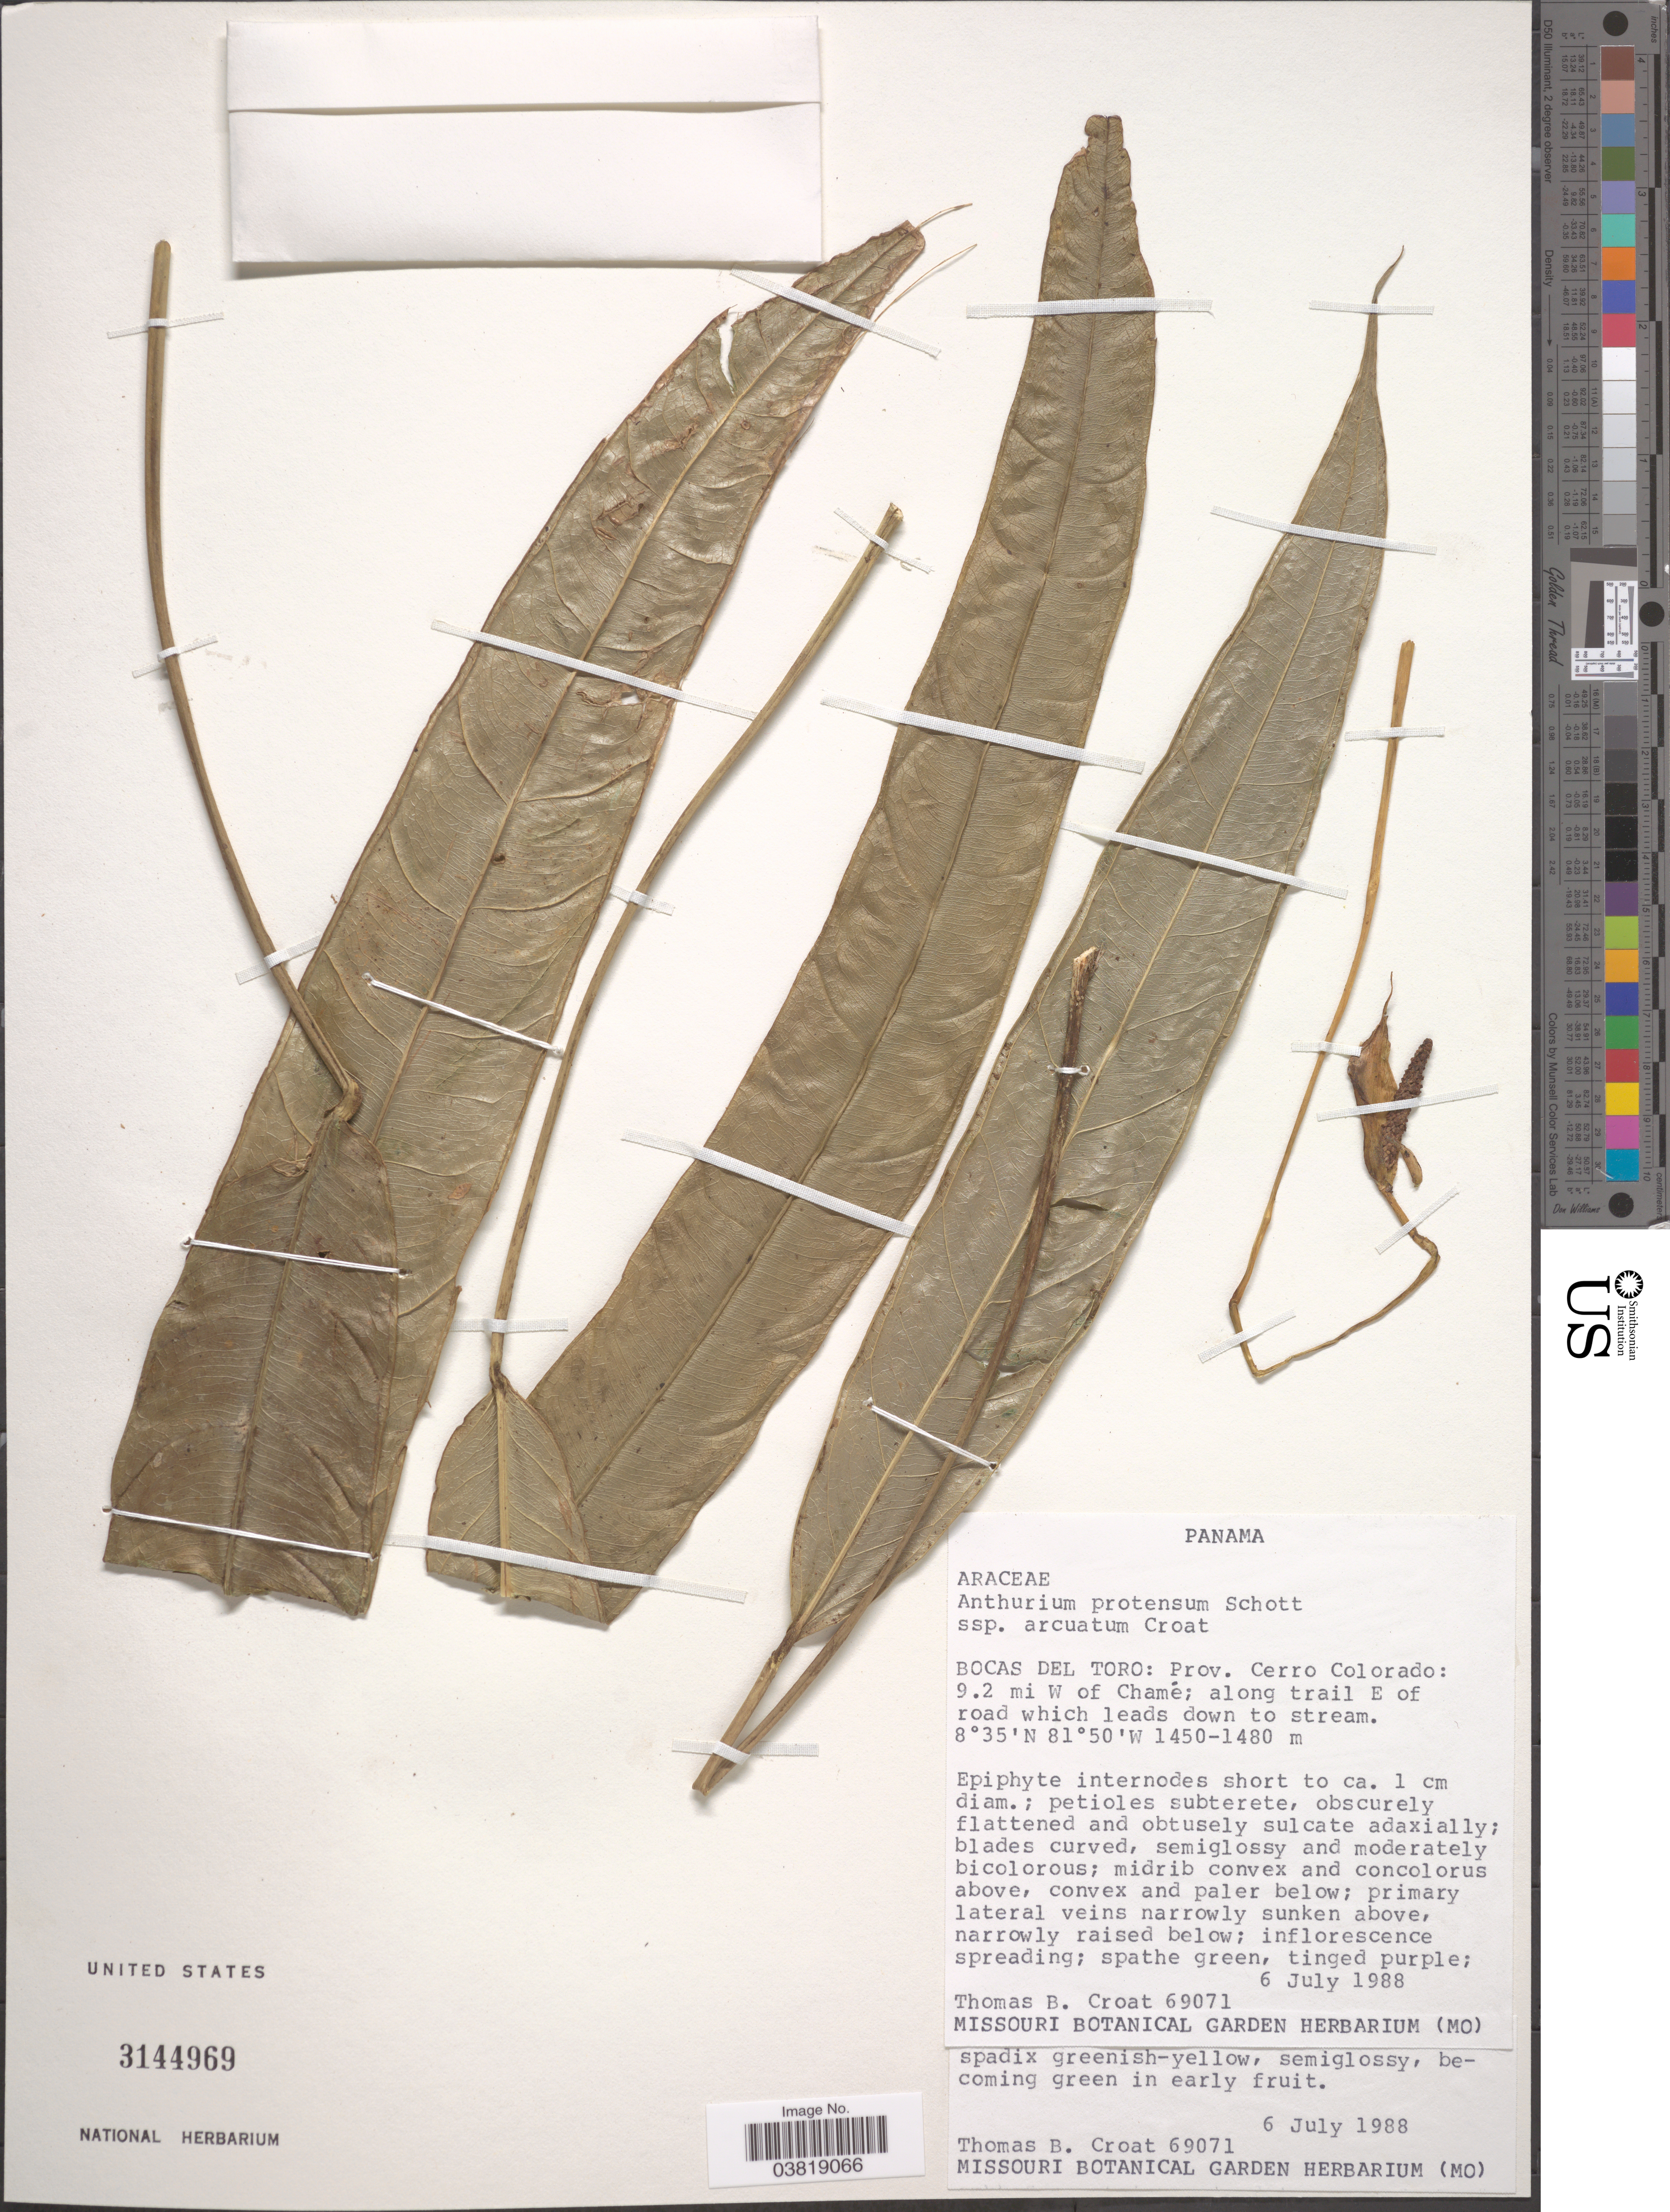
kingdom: Plantae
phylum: Tracheophyta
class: Liliopsida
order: Alismatales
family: Araceae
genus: Anthurium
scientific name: Anthurium protensum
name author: Schott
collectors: T. B. Croat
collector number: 69071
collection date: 1988-07-06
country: Panama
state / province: Bocas del Toro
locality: Prov. Cerro Colorado: 9.2 mi W of Chamé; along trail E of road which leads down to stream.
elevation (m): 1450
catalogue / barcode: US 3144969